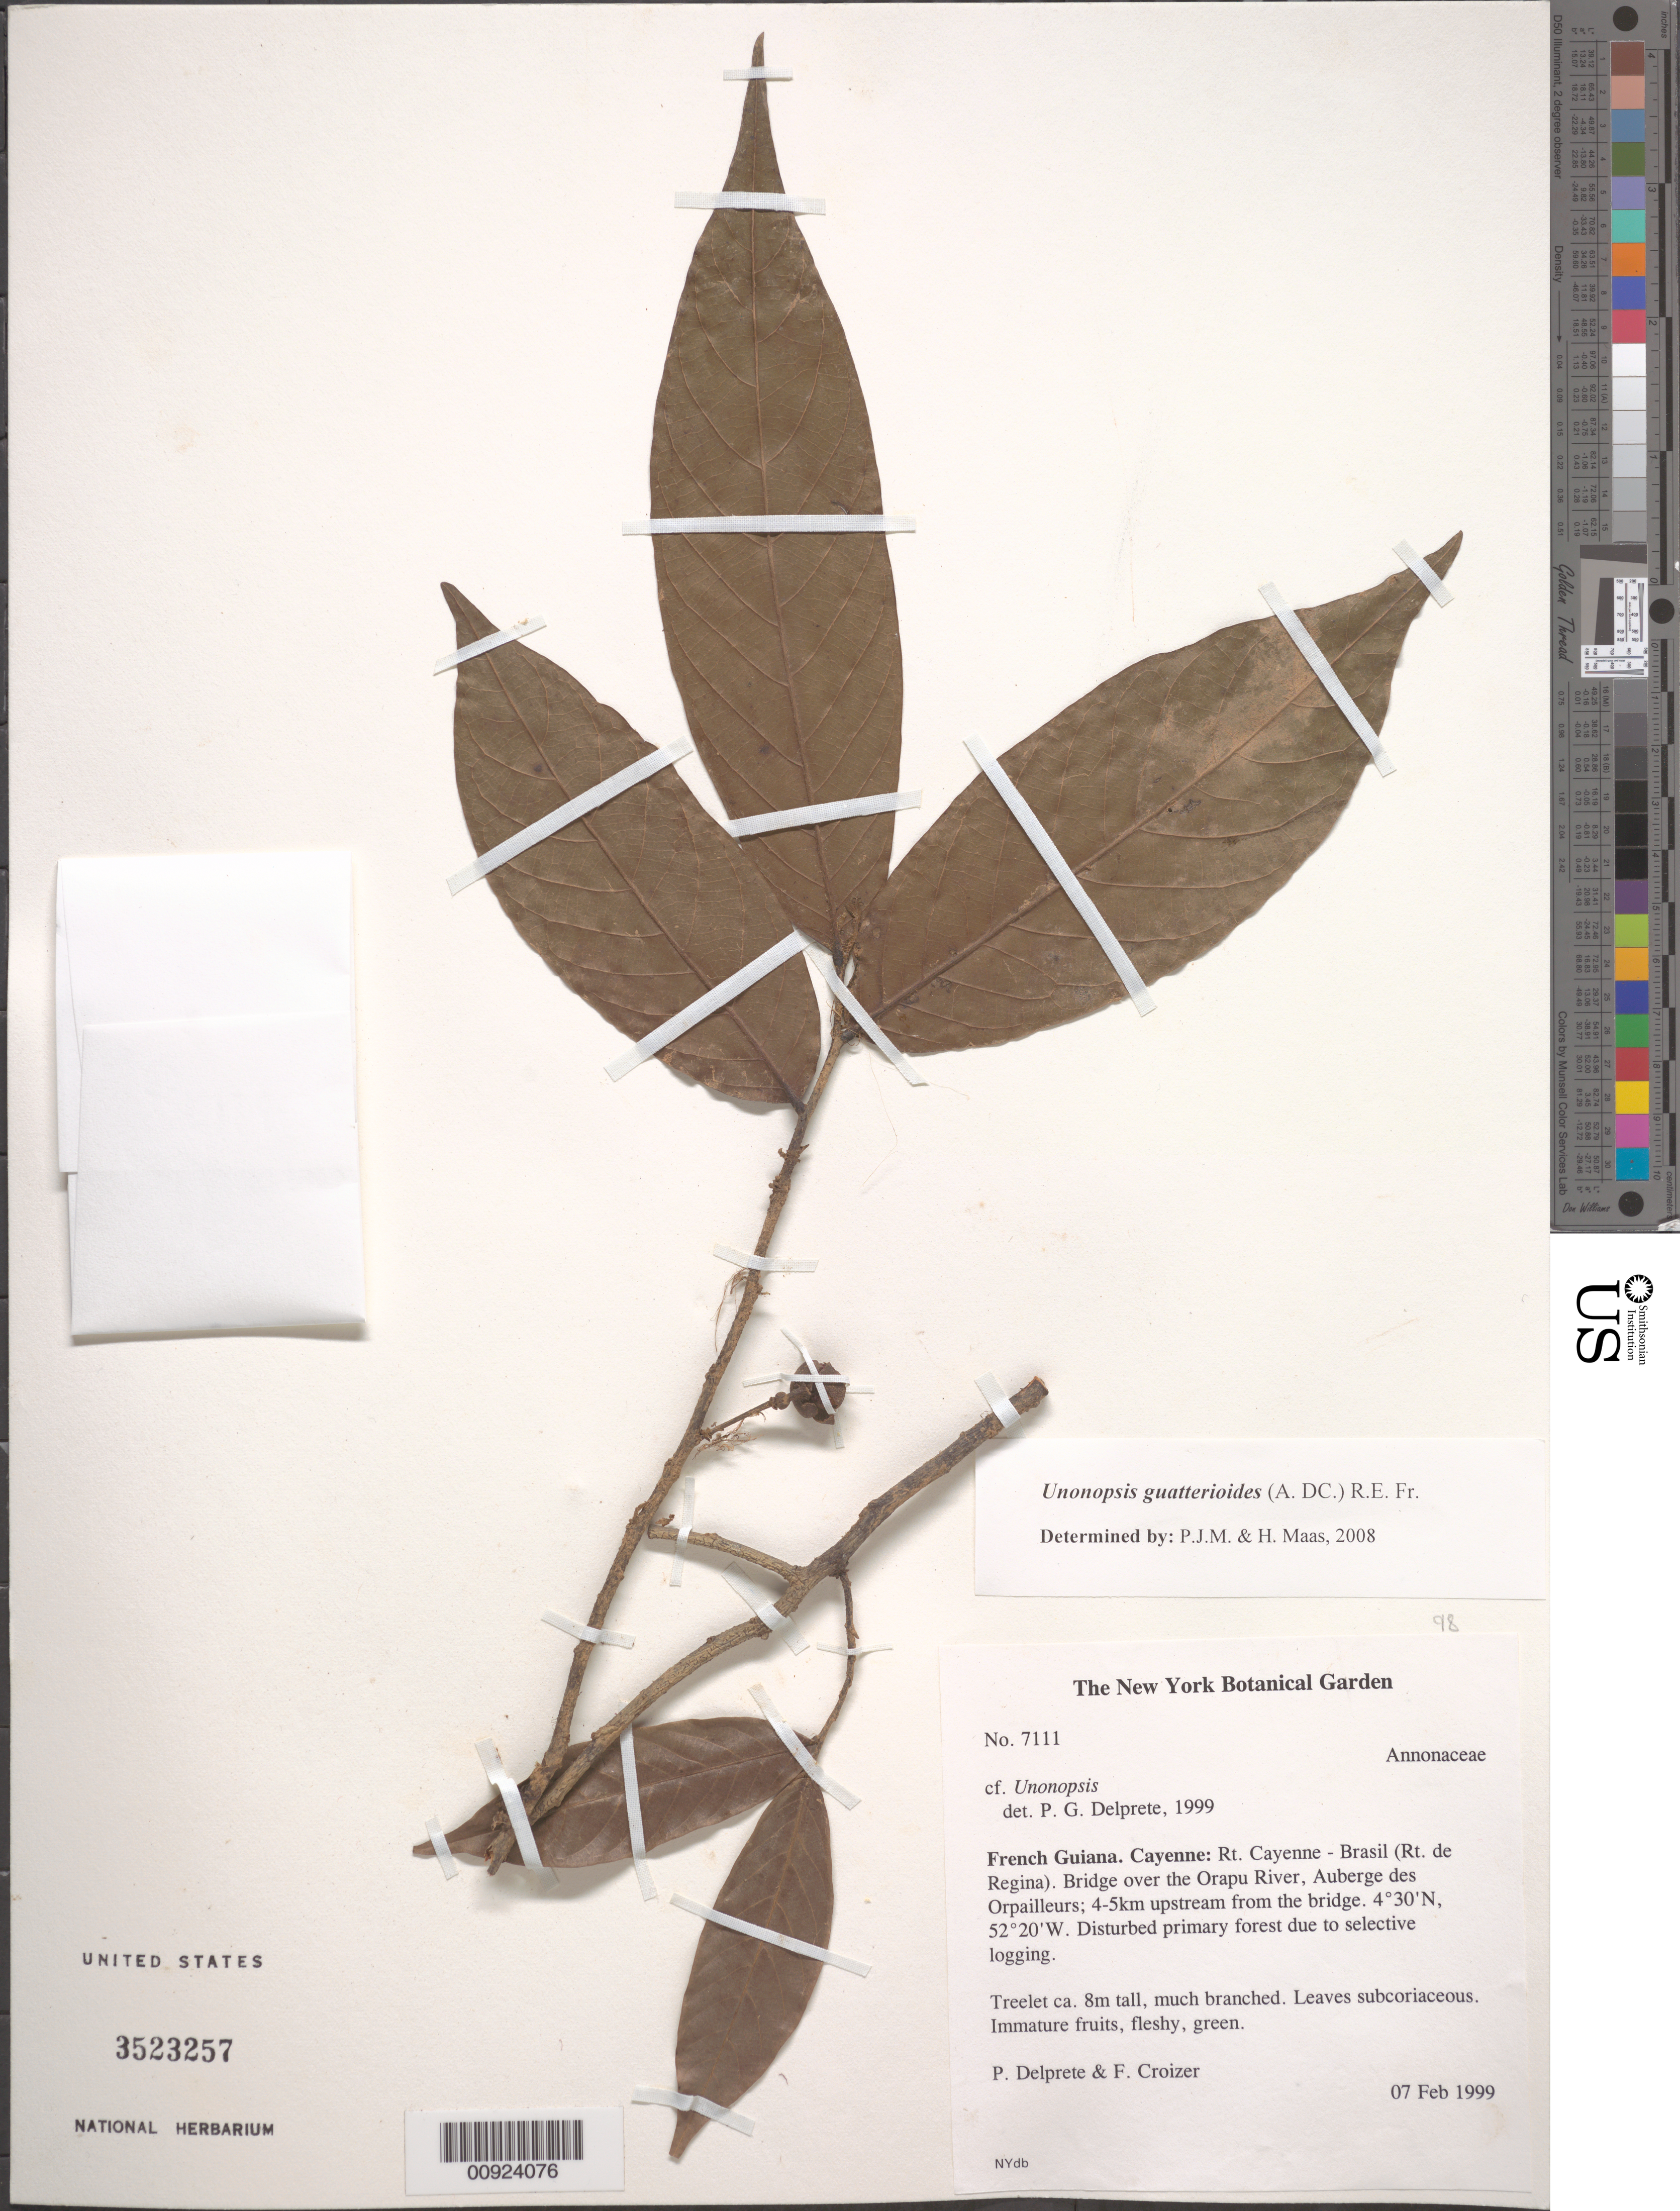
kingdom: Plantae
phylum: Tracheophyta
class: Magnoliopsida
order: Magnoliales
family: Annonaceae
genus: Unonopsis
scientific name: Unonopsis guatterioides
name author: (A. DC.) R.E. Fr.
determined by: Maas, Paul J.; Maas, H.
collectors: P. G. Delprete & F. Crozier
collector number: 7111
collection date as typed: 7-Feb-99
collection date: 1999-02-07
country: French Guiana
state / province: Cayenne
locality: Rt. Cayenne - Brasil (Rt. de Regina). Bridge over the Orapu River, Auberge des Orpailleurs; 4-5km upstream from the bridge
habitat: Disturbed primary forest due to selective logging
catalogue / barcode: US 3523257